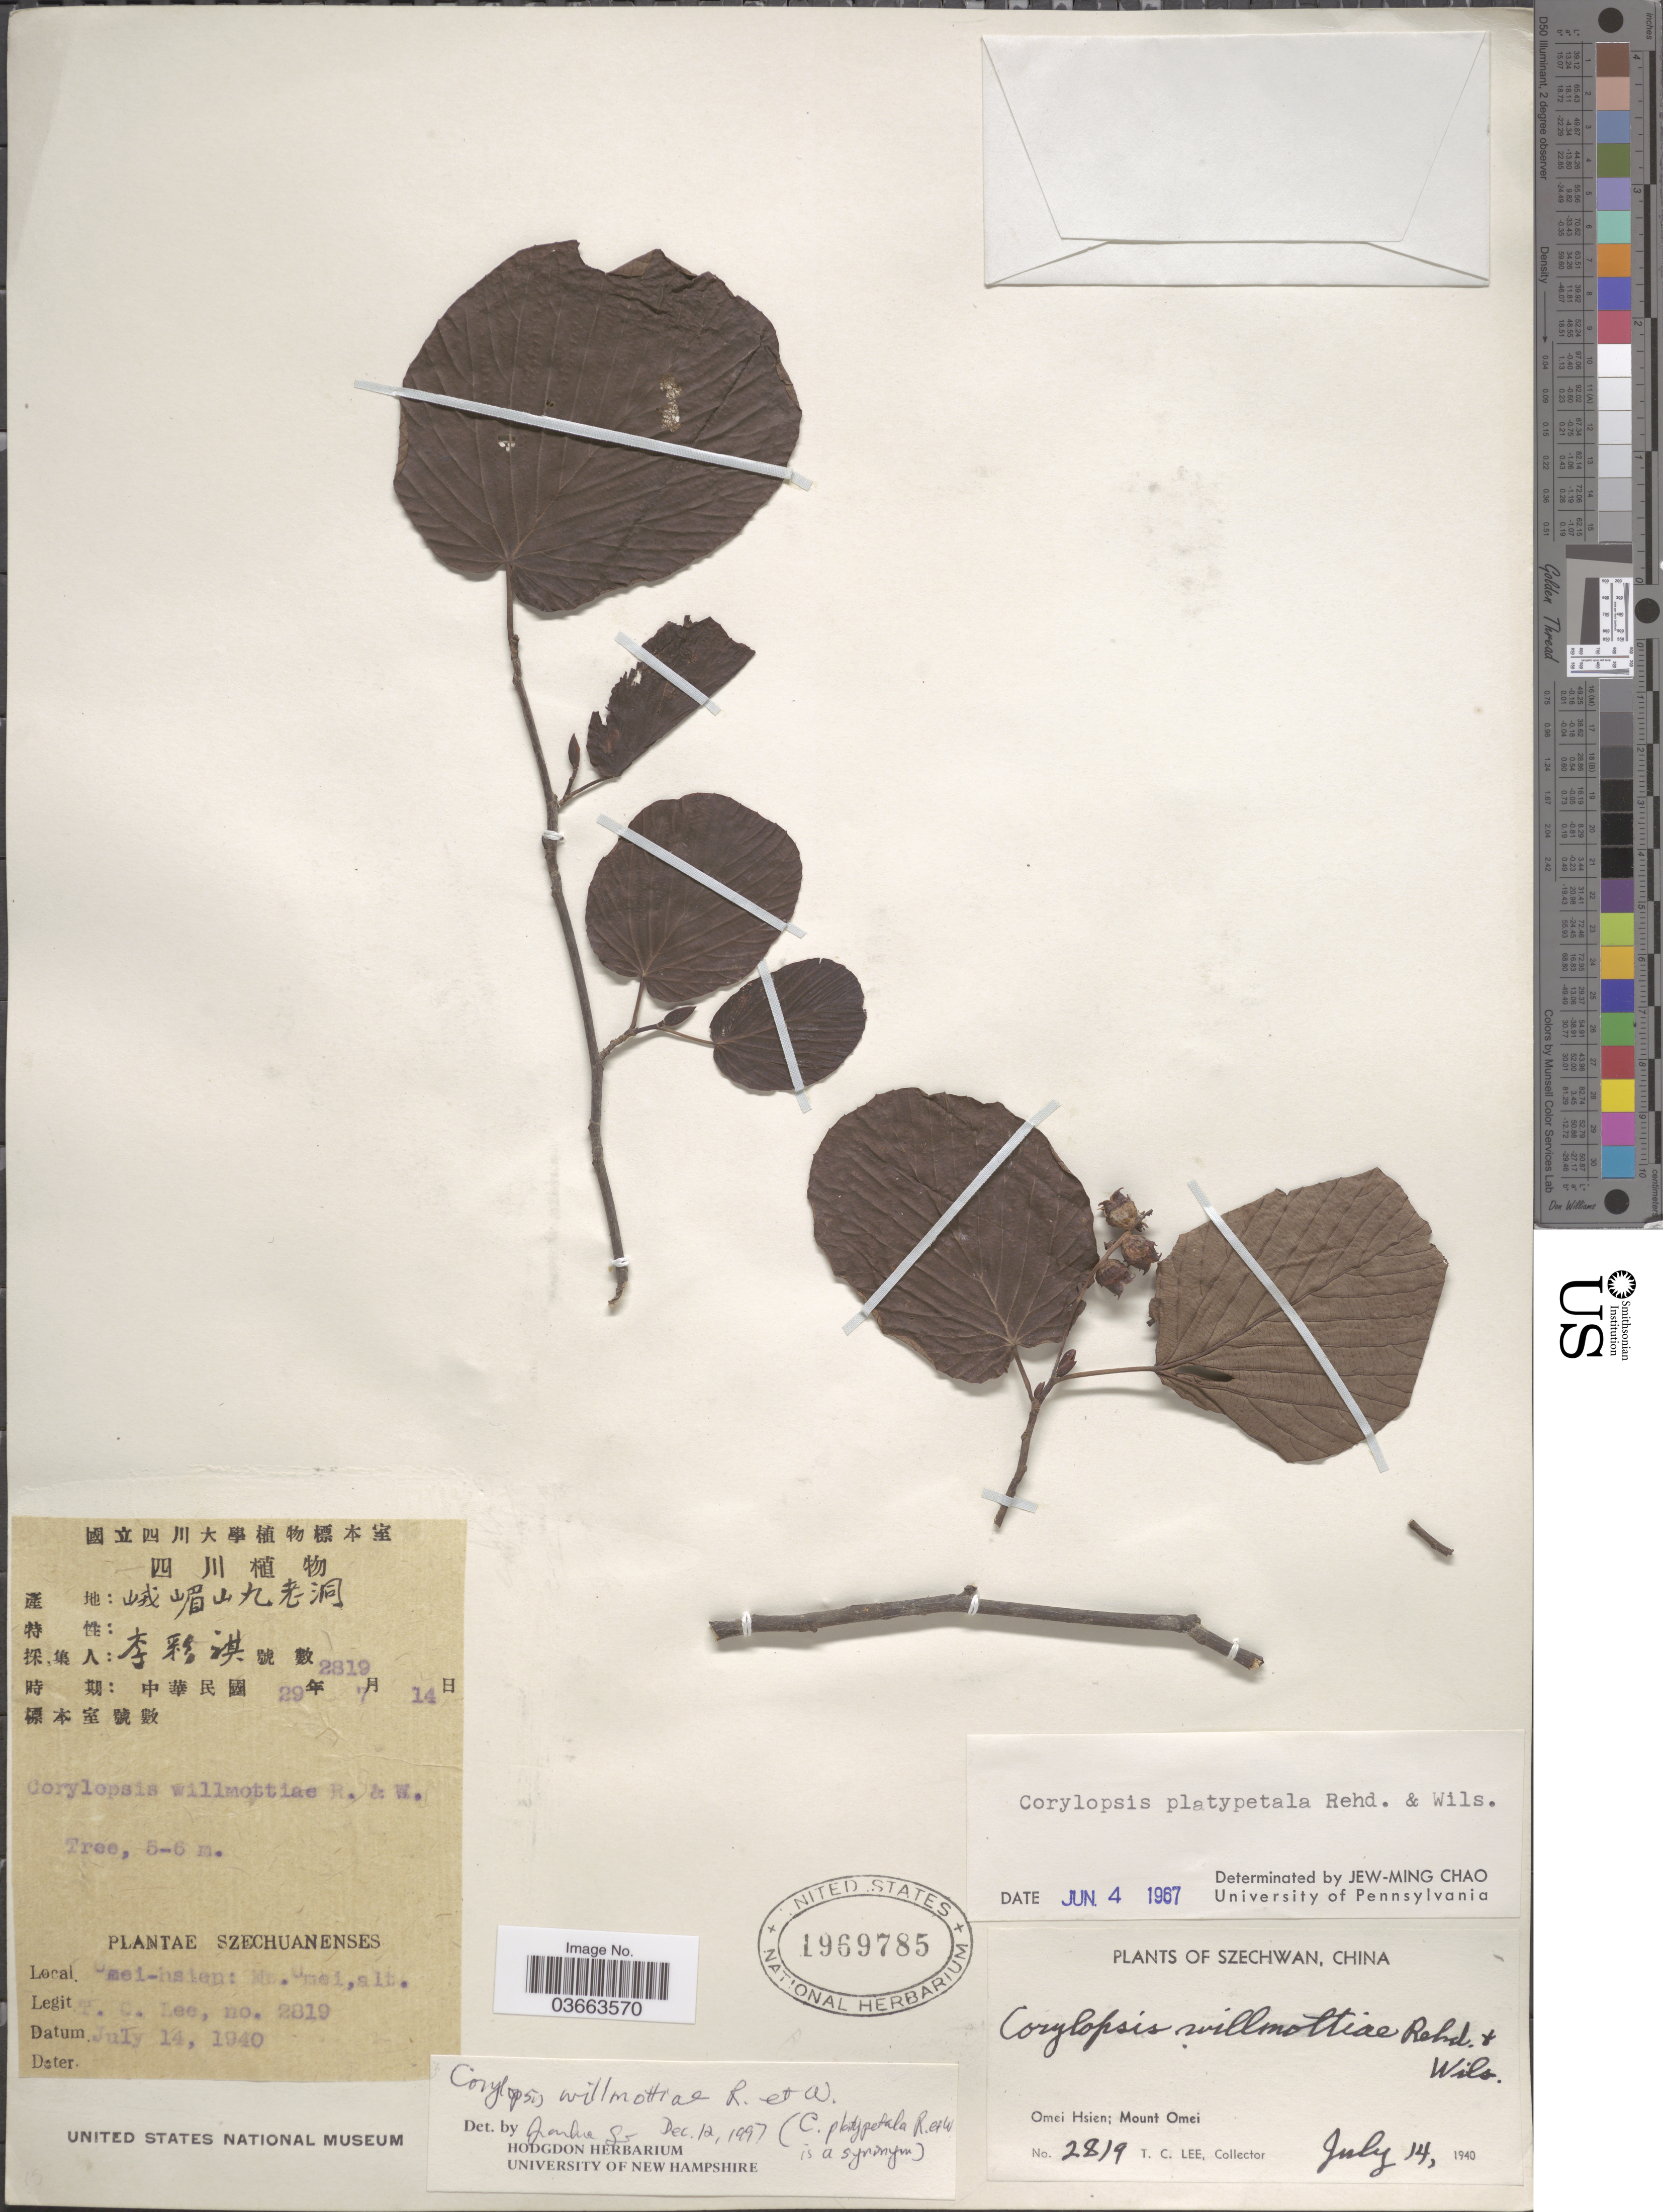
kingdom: Plantae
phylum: Tracheophyta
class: Magnoliopsida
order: Saxifragales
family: Hamamelidaceae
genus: Corylopsis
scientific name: Corylopsis willmottiae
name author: Rehder & E.H. Wilson in Sarg.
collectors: T. Lee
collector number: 2819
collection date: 1940-07-14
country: China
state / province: Sichuan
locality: Szechwan. Omei Hsien; Mount Omei.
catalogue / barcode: US 1969785